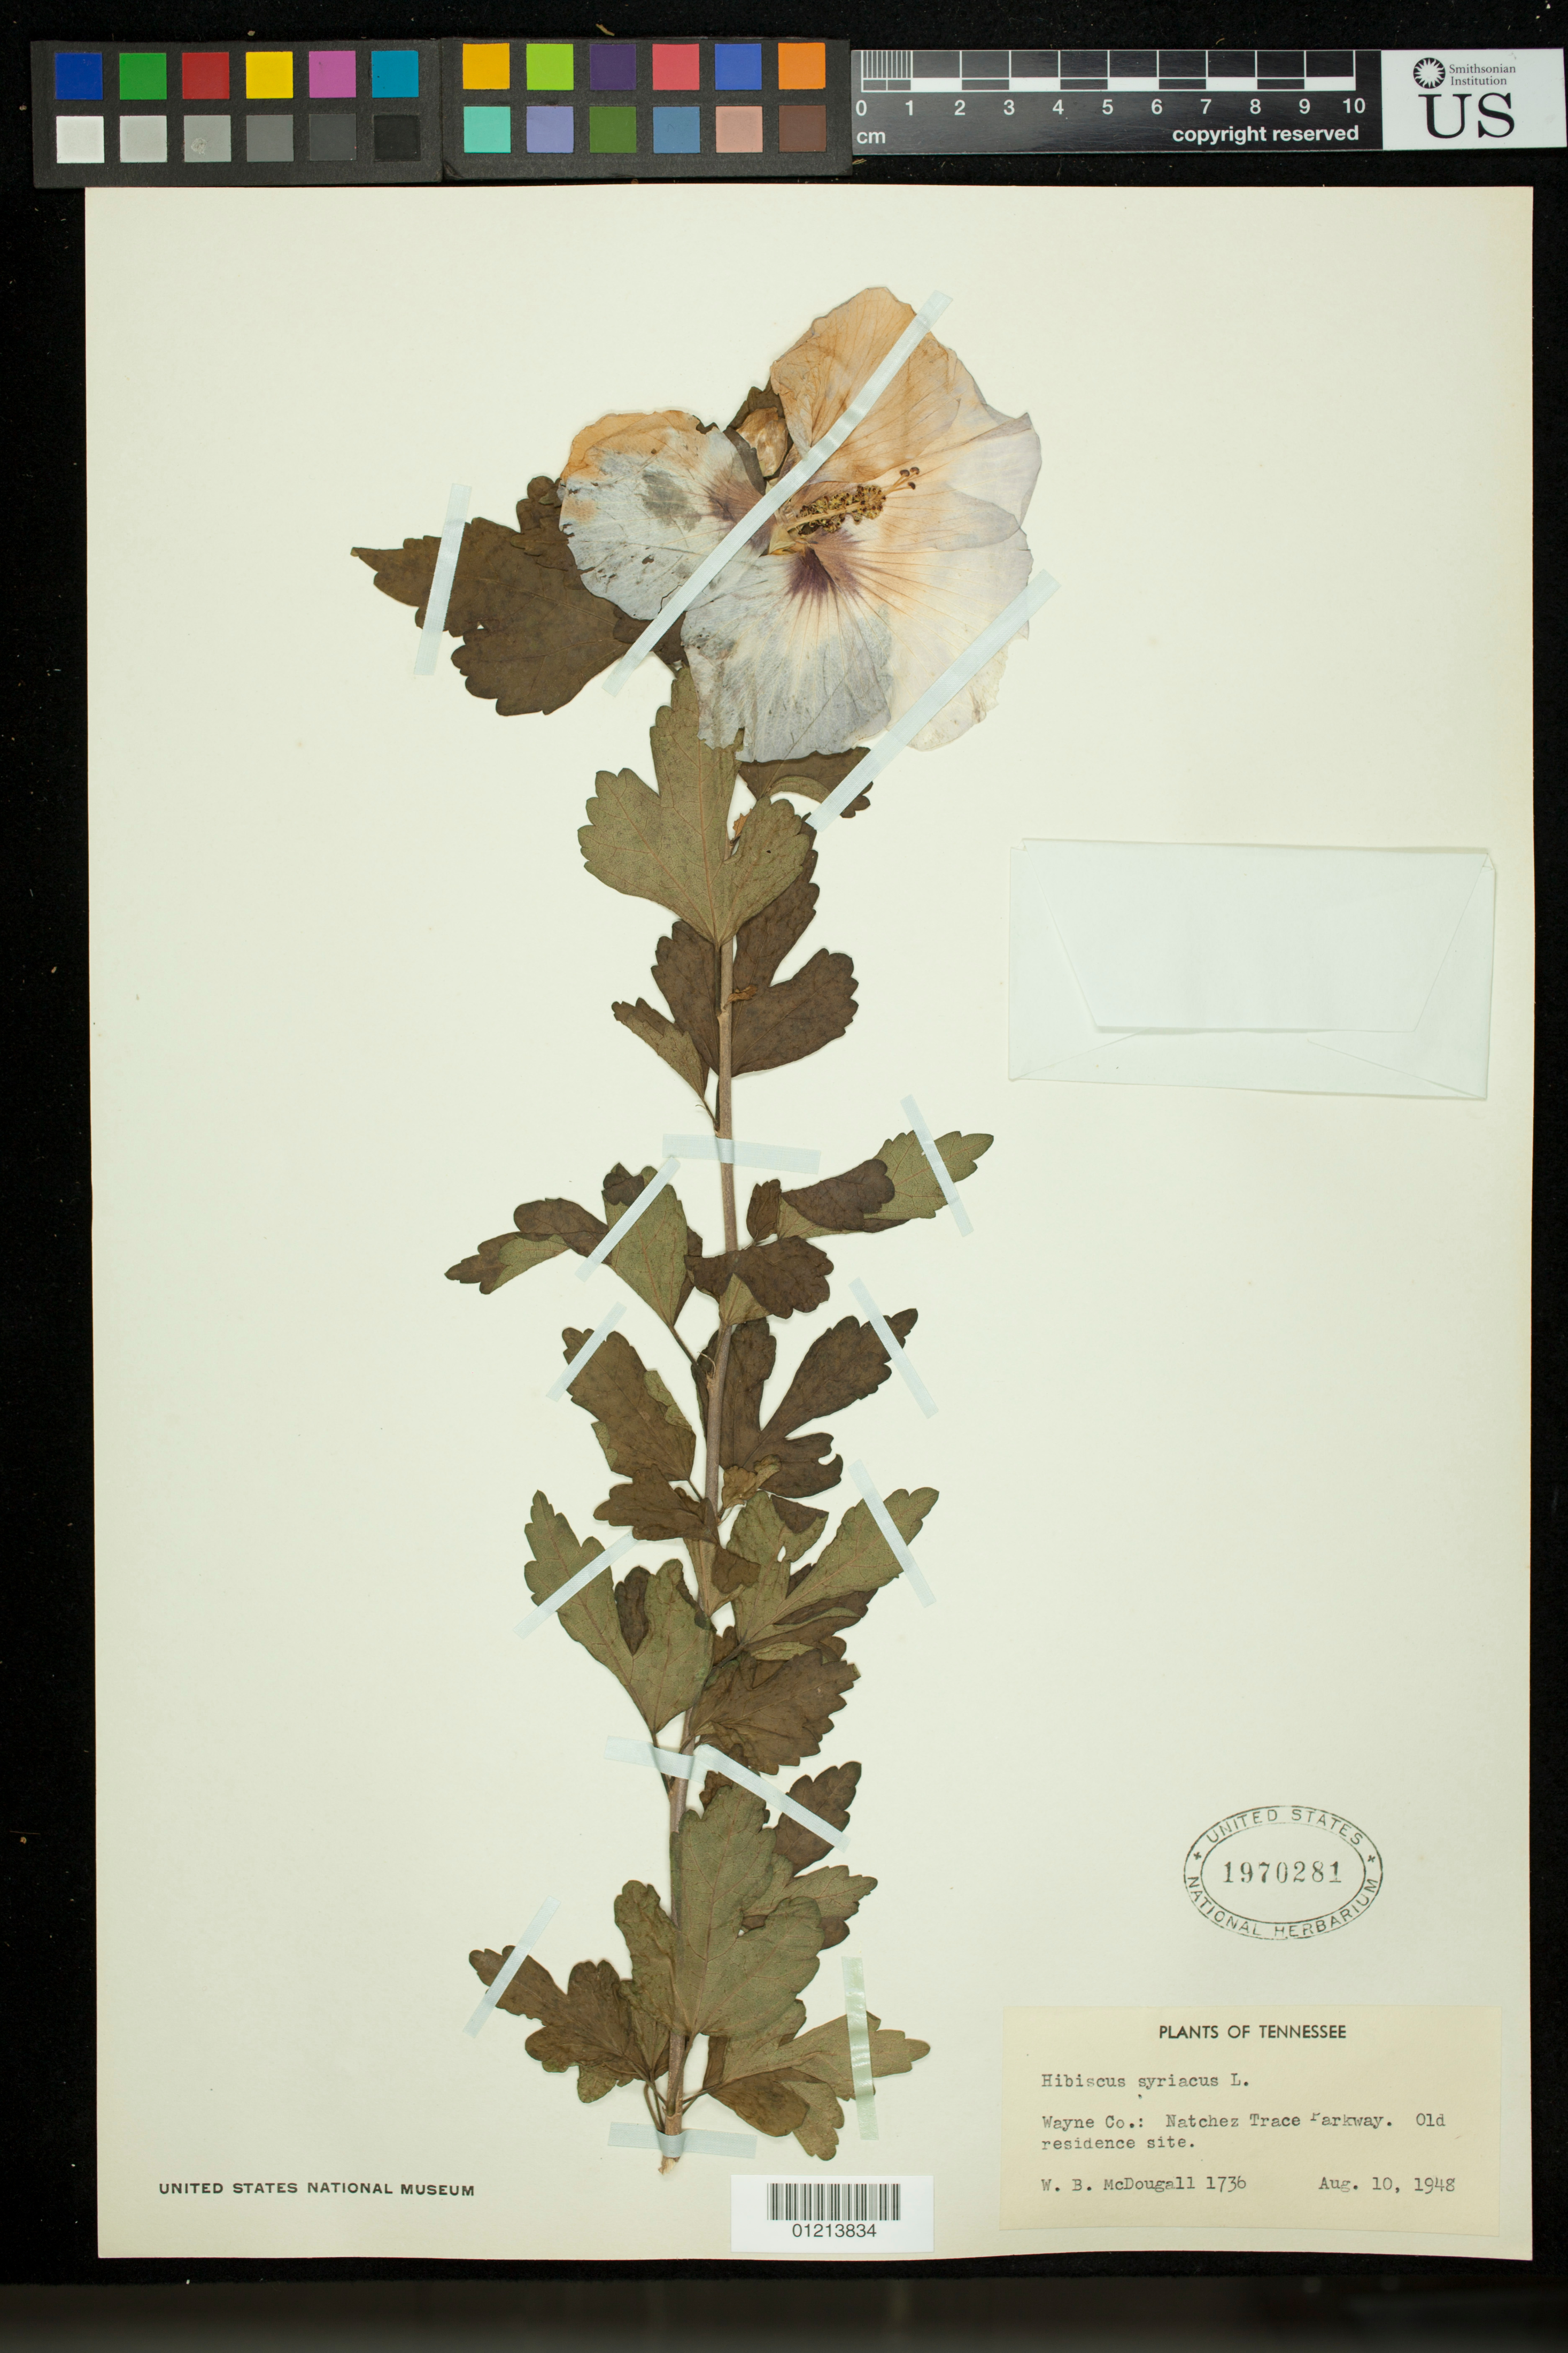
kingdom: Plantae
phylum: Tracheophyta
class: Magnoliopsida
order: Malvales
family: Malvaceae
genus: Hibiscus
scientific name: Hibiscus syriacus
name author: L.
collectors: W. B. McDougall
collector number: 1736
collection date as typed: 08 Oct 1948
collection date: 1948-10-08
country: United States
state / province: Tennessee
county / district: Wayne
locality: Wayne Co.: Natchex Trace Parkway. Old residence site.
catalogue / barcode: US 1970281